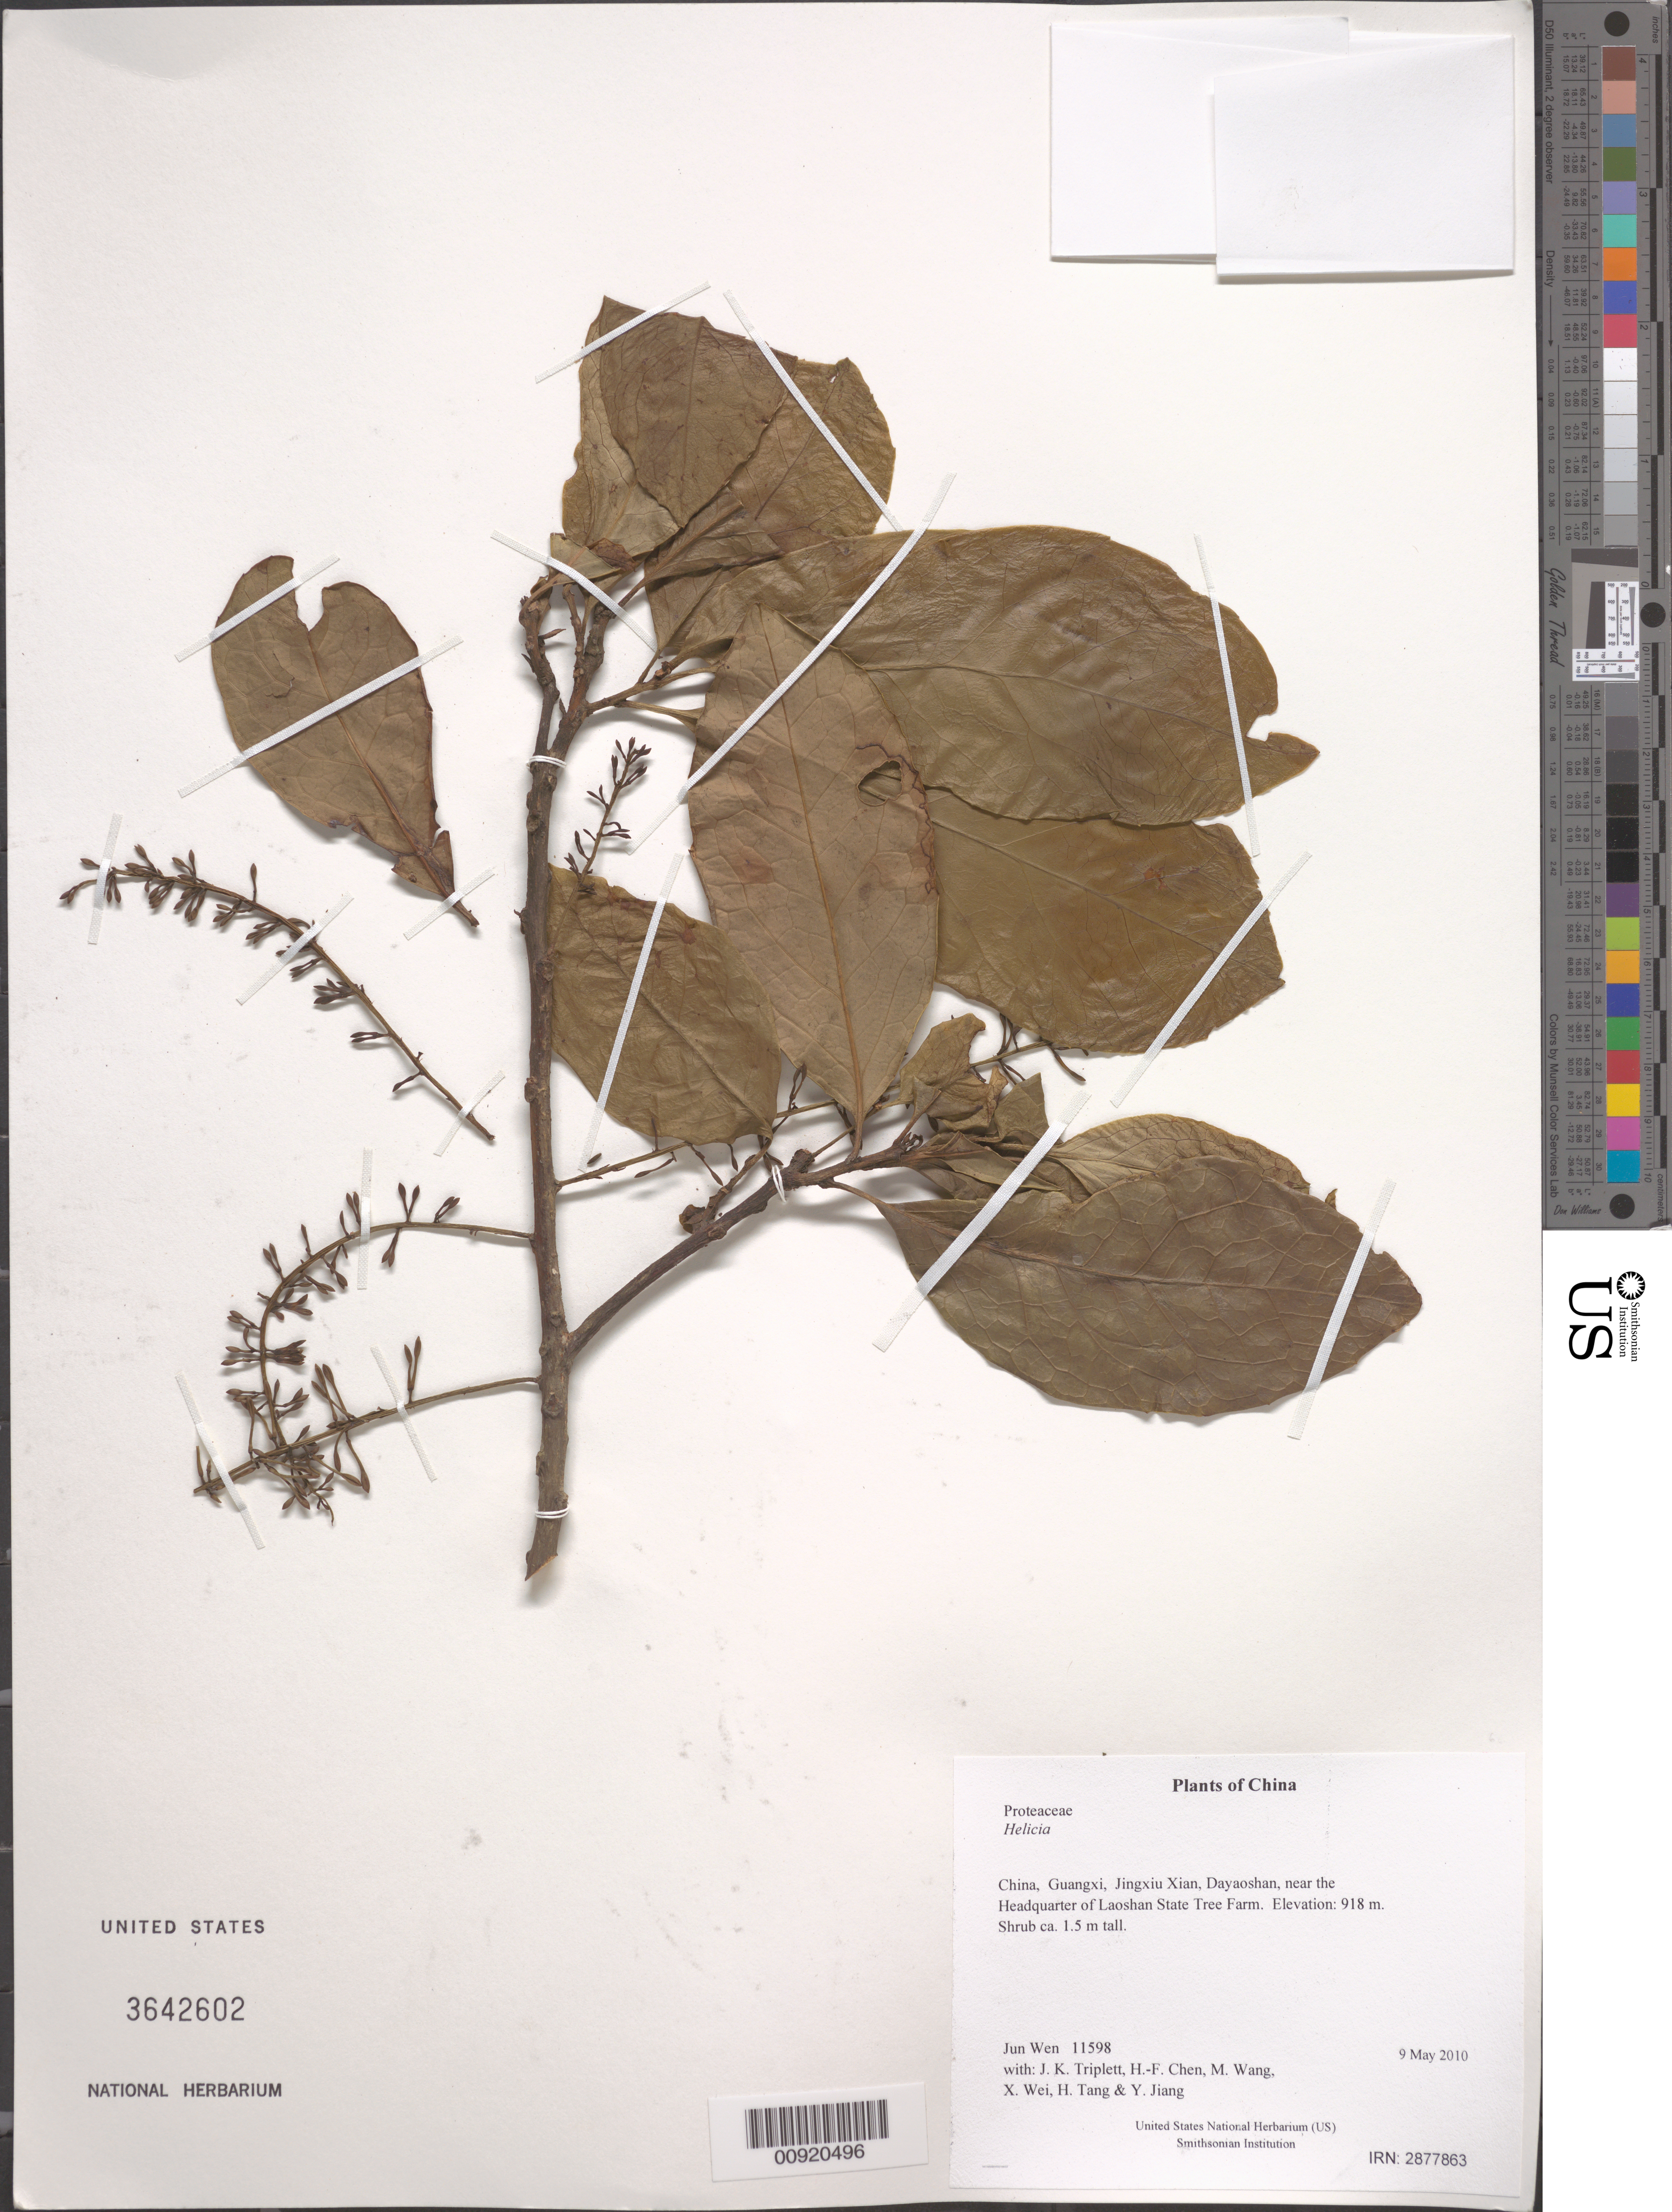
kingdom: Plantae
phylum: Tracheophyta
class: Magnoliopsida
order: Proteales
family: Proteaceae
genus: Helicia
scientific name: Helicia sp.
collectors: J. Wen, J. K. Triplett, H.-F. Chen, M. Wang, X. Wei, H. Tang & Y. Jiang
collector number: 11598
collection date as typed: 9 May 2010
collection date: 2010-05-09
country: China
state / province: Guangxi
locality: Jingxiu Xian, Dayaoshan, near the Headquarter of Laoshan State Tree Farm.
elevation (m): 918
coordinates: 24 06.363 N, 110 11.969 E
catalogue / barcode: US 3642602